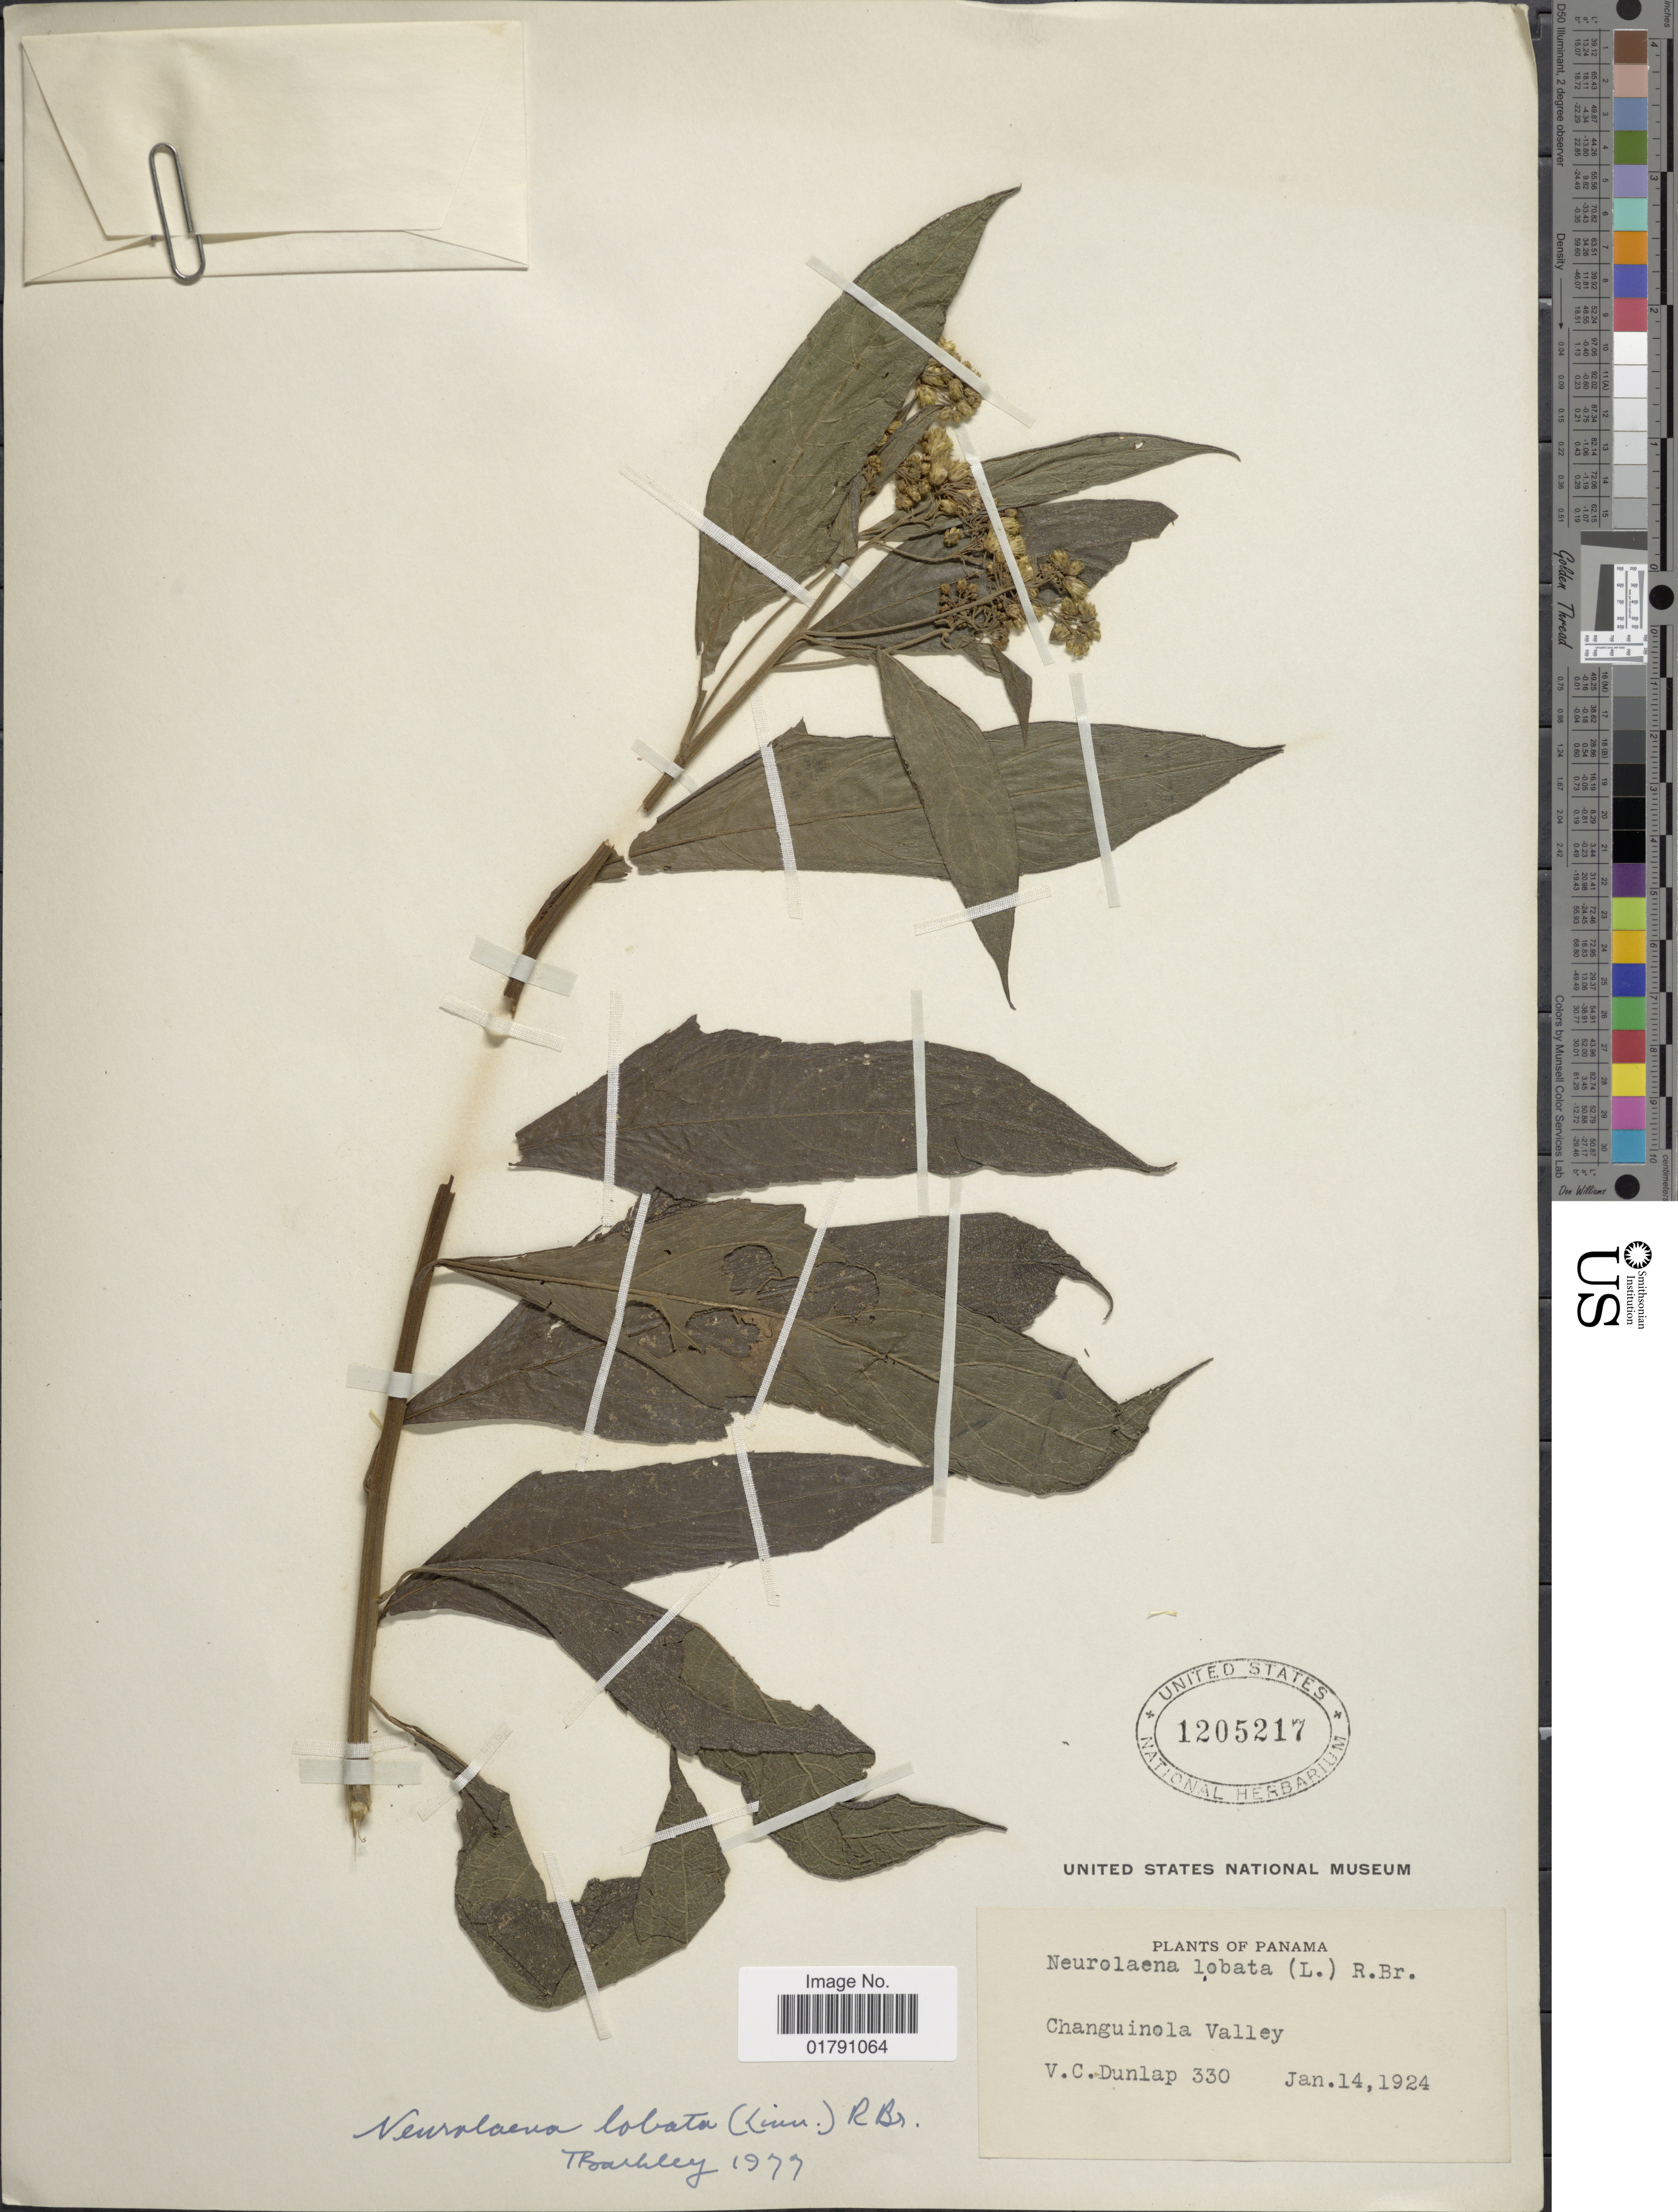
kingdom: Plantae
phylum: Tracheophyta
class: Magnoliopsida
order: Asterales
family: Asteraceae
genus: Neurolaena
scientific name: Neurolaena lobata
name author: (L.) R. Br. ex Cass.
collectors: V. C. Dunlap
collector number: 330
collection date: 1924-01-14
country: Panama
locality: Changuinola Valley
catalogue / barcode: US 1205217